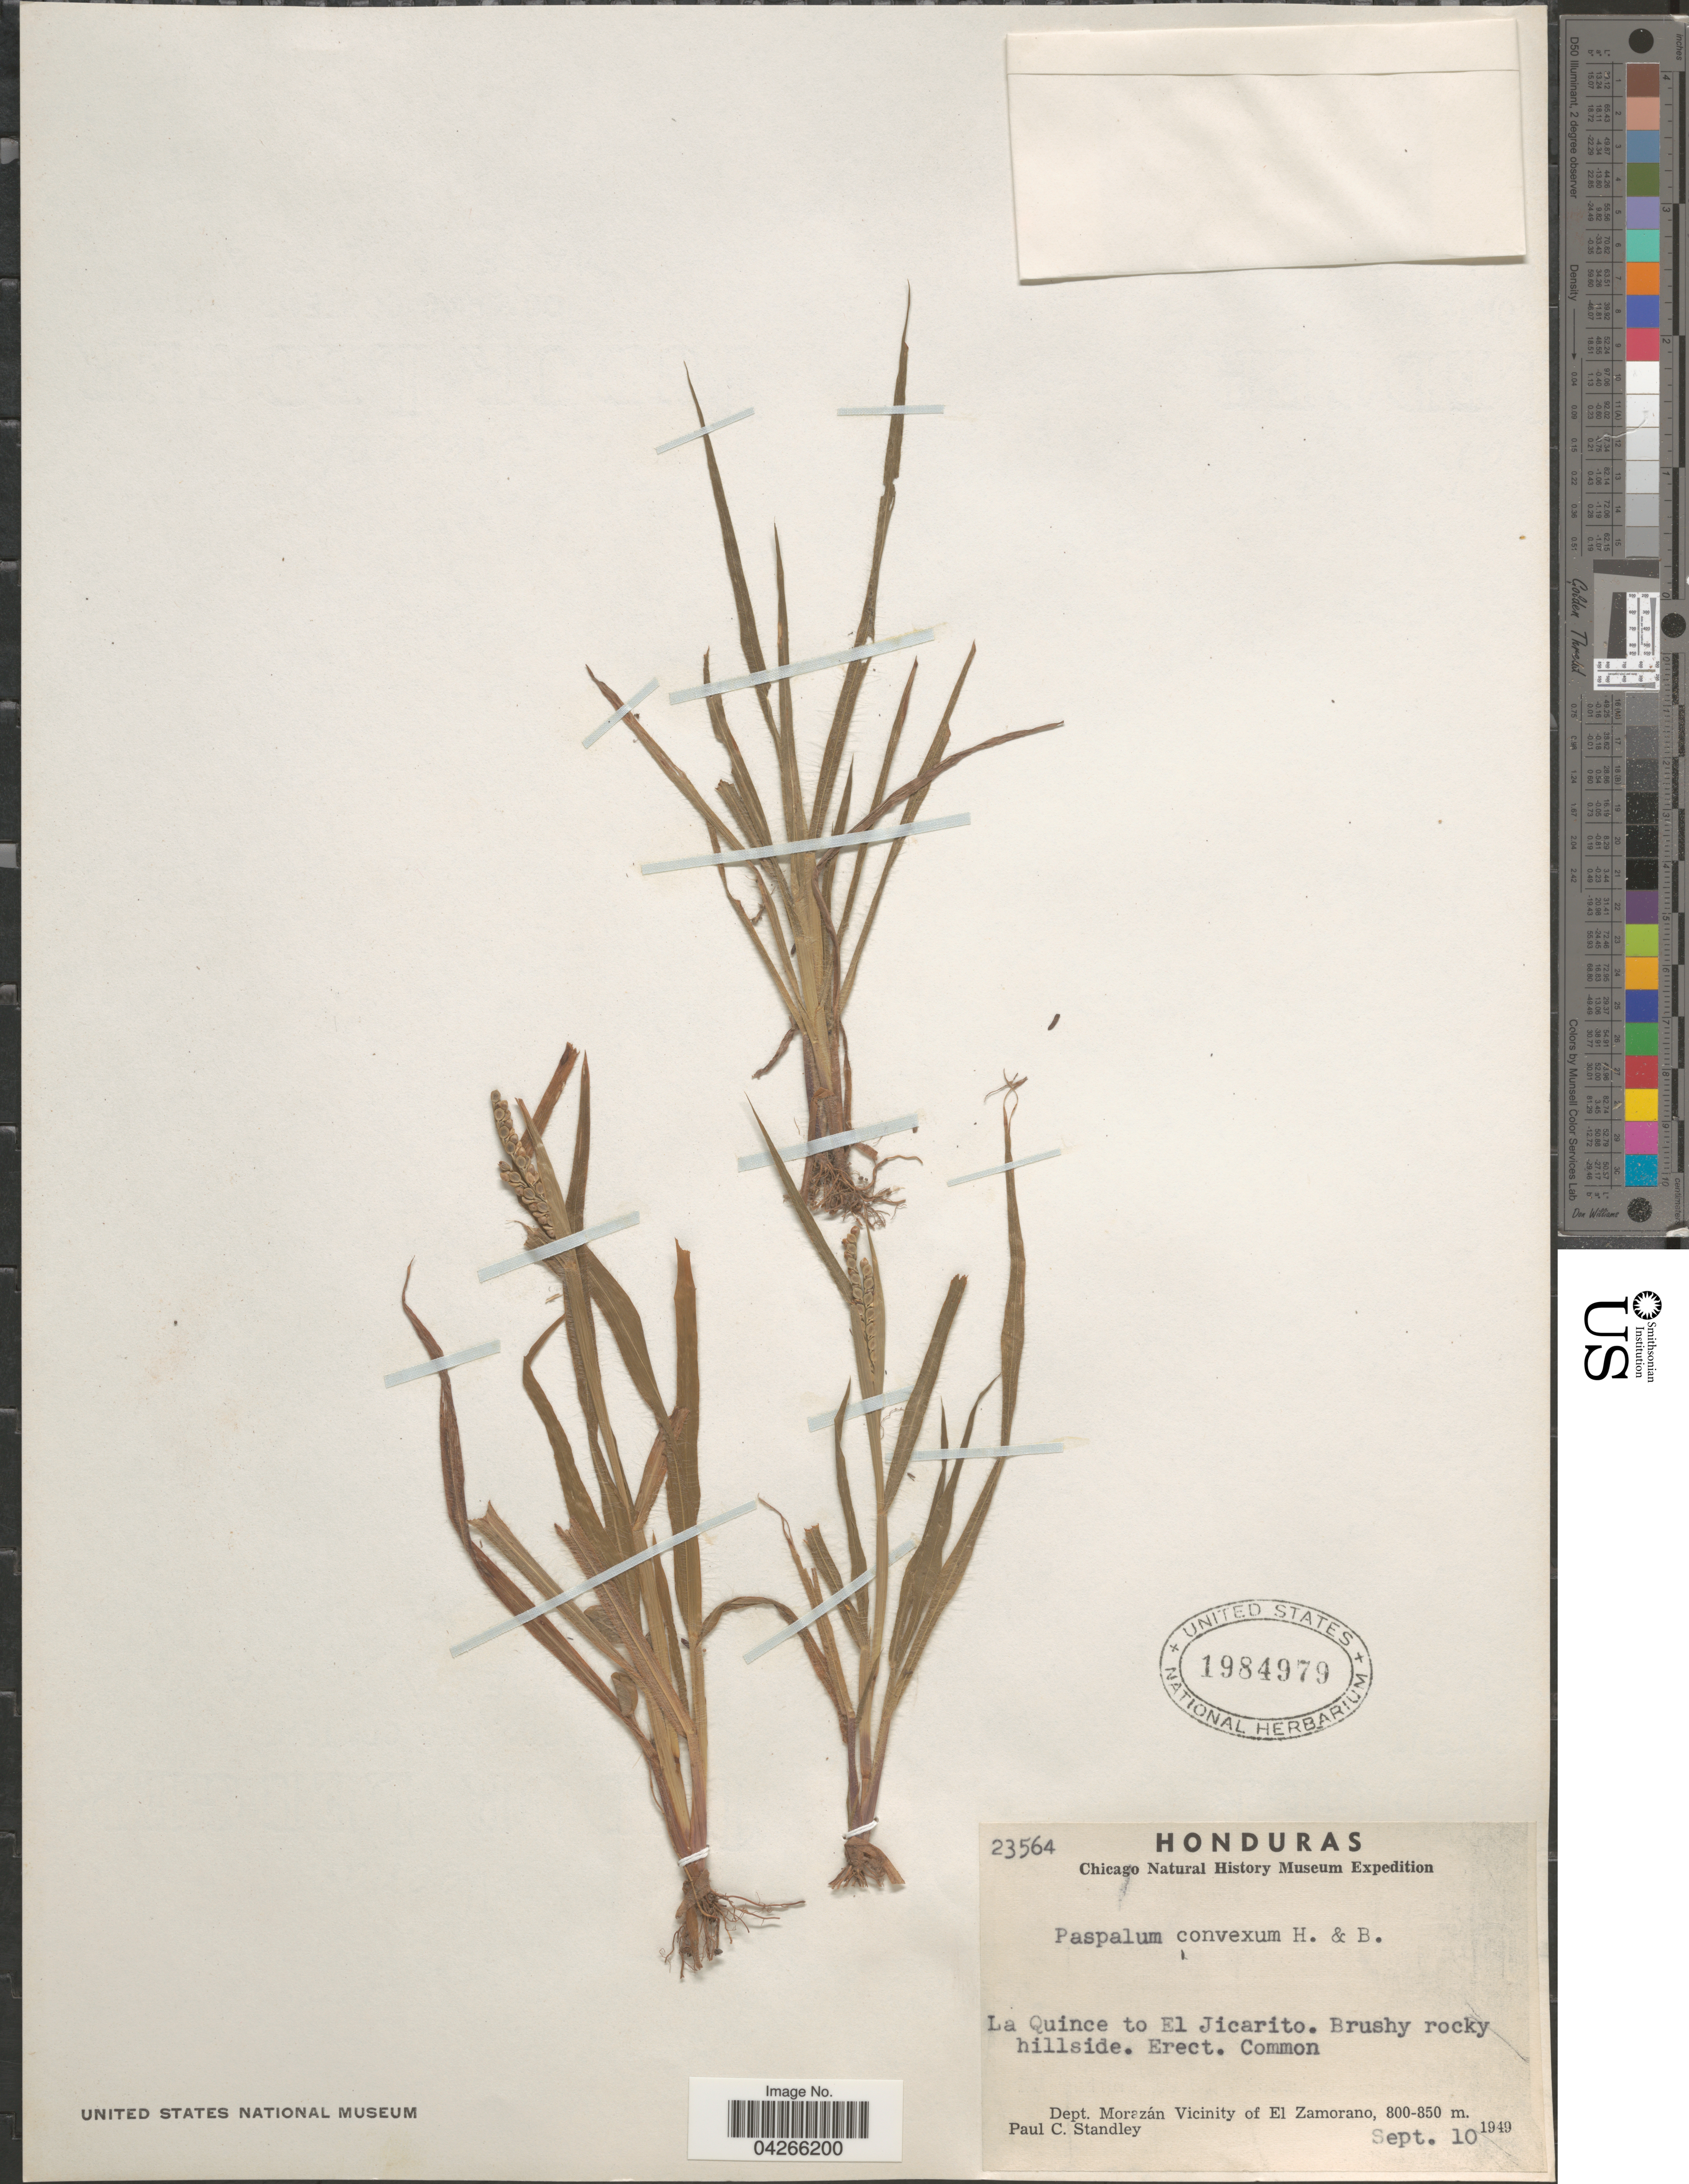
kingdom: Plantae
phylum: Tracheophyta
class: Liliopsida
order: Poales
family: Poaceae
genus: Paspalum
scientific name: Paspalum convexum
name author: Humb. & Bonpl. ex Flüggé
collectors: P. C. Standley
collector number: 23564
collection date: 1949-09-10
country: Honduras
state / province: Fco. Morazán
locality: La Quince to El Jicarito. Brushy rocky hillside. Dept. Morazán Vicinity of El Zamorano.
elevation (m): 800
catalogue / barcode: US 1984979